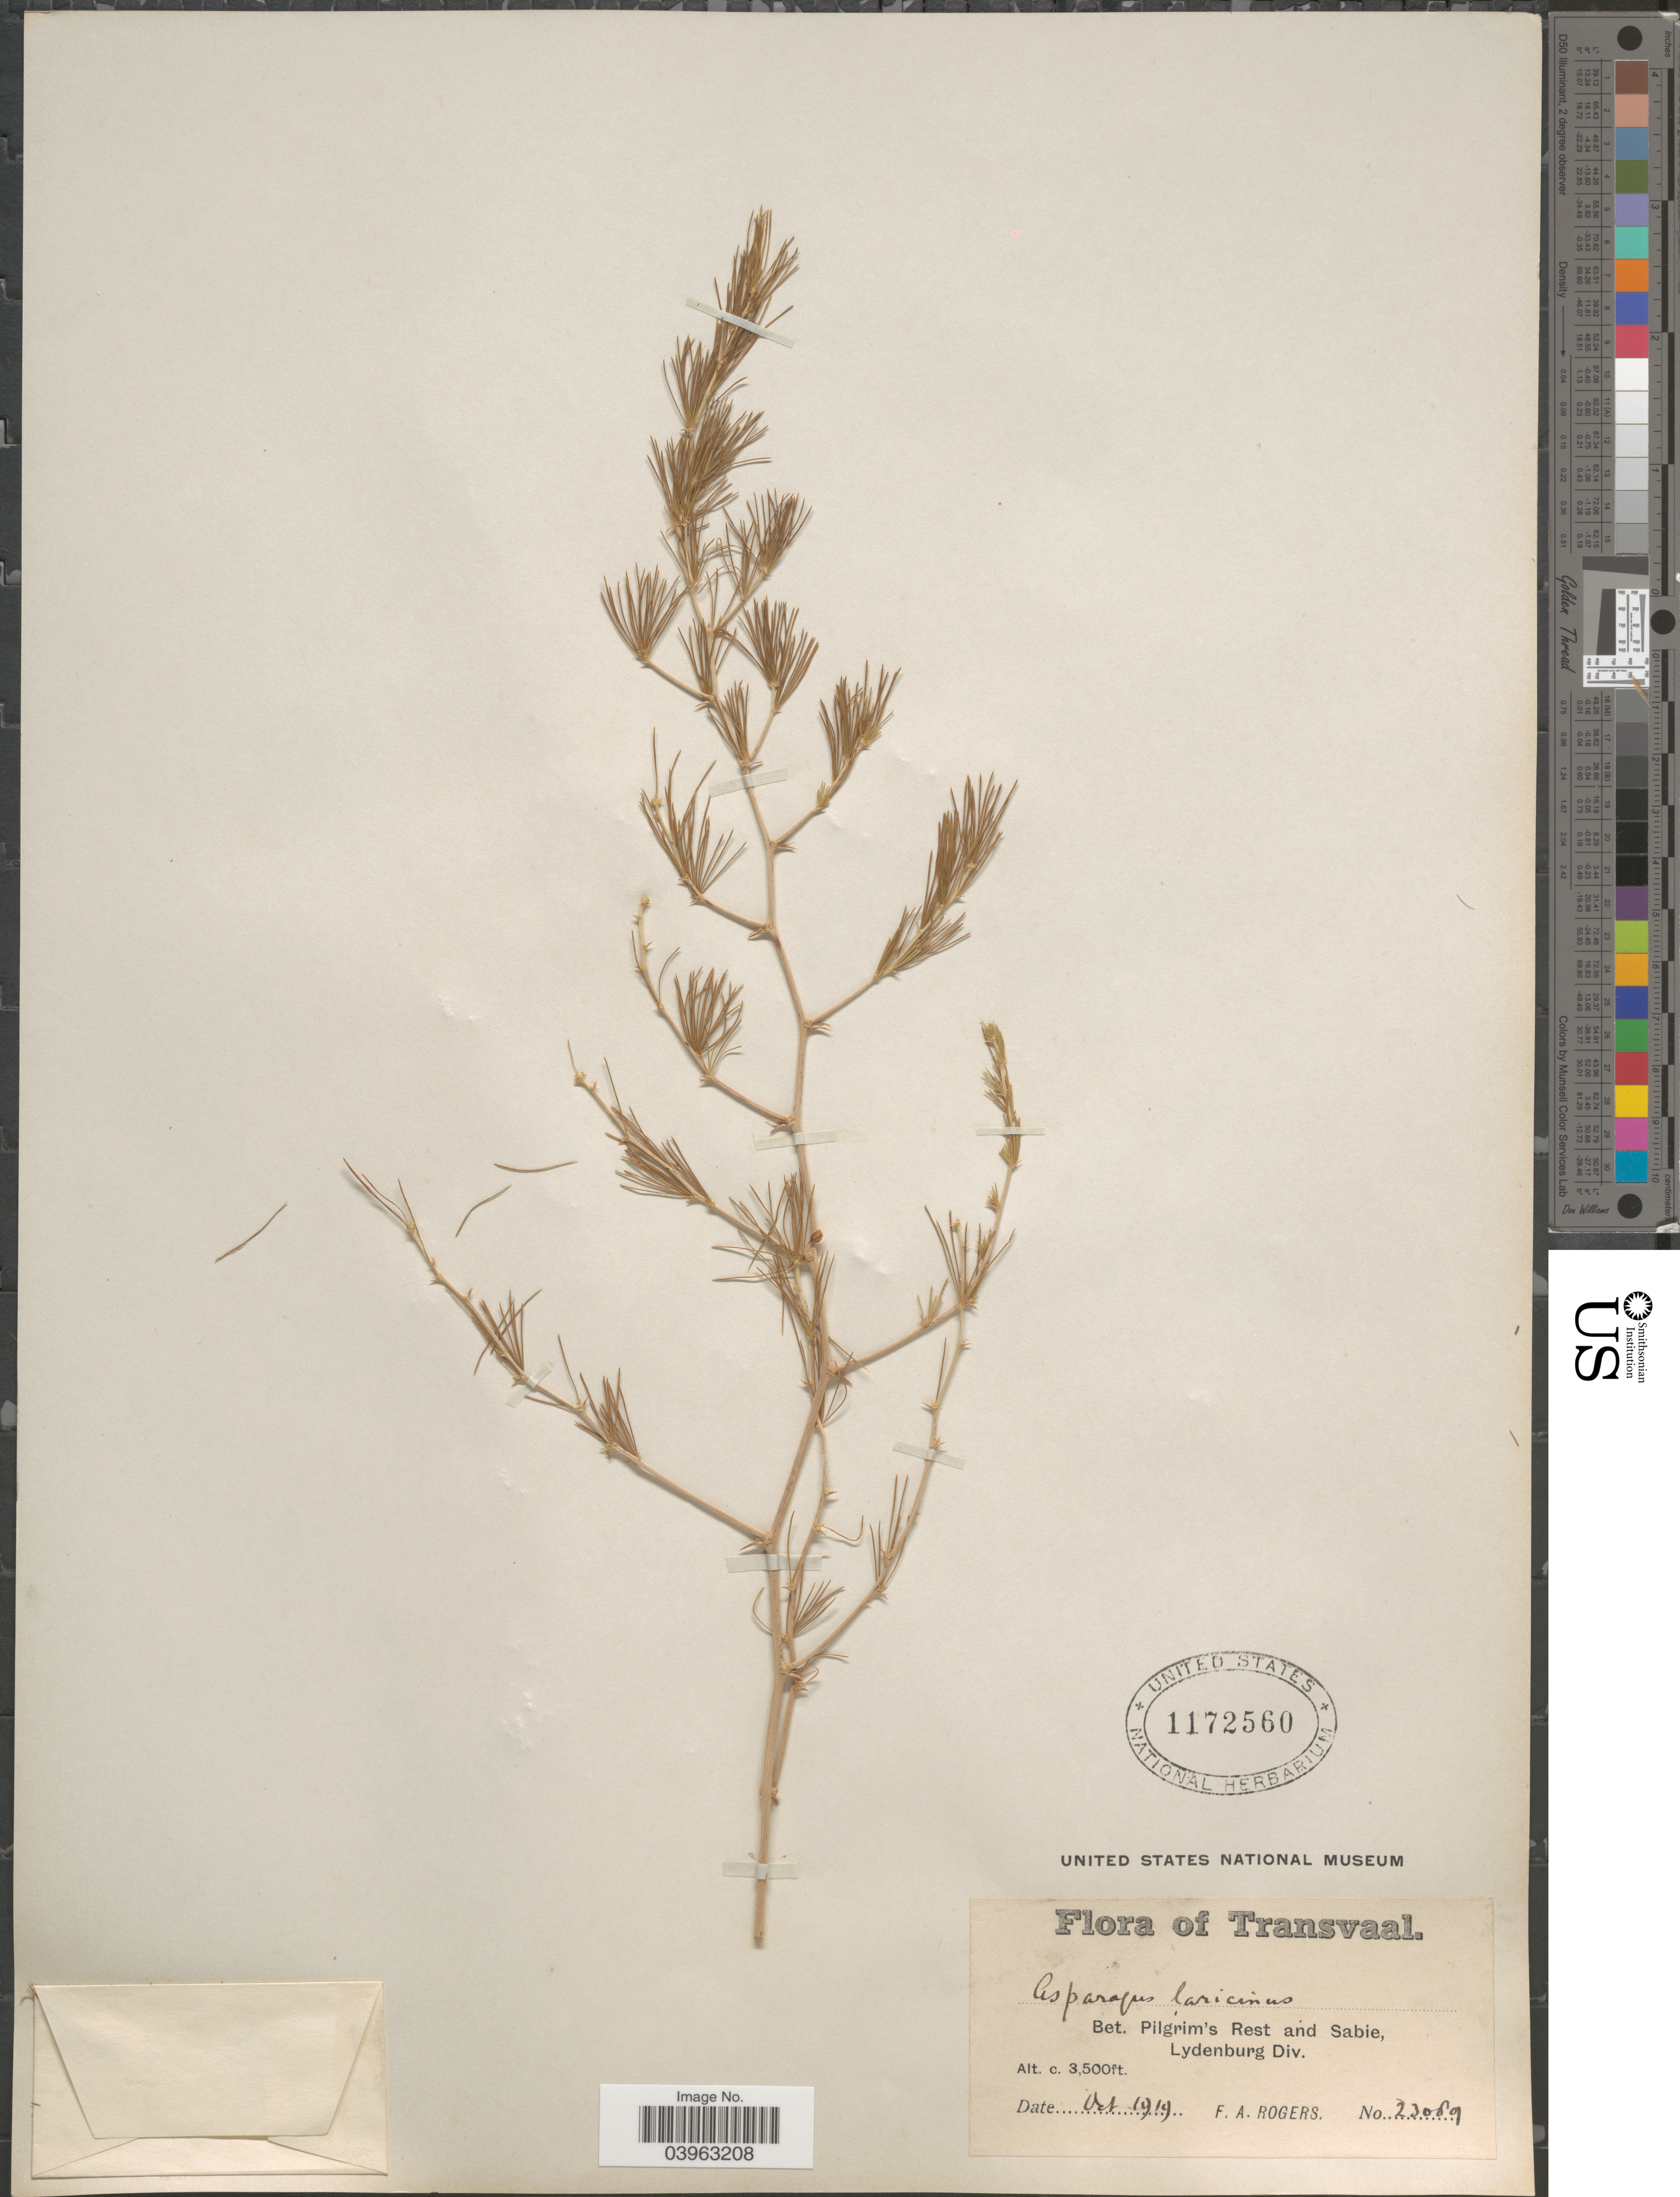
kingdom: Plantae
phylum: Tracheophyta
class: Liliopsida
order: Asparagales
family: Asparagaceae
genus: Asparagus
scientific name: Asparagus laricinus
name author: Burch.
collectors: F. A. Rogers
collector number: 23069*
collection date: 1919-10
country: South Africa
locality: Transvaal. Bet. Pilgrim's Rest and Sabie, Lydenburg Div.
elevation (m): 1067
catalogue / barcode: US 1172560